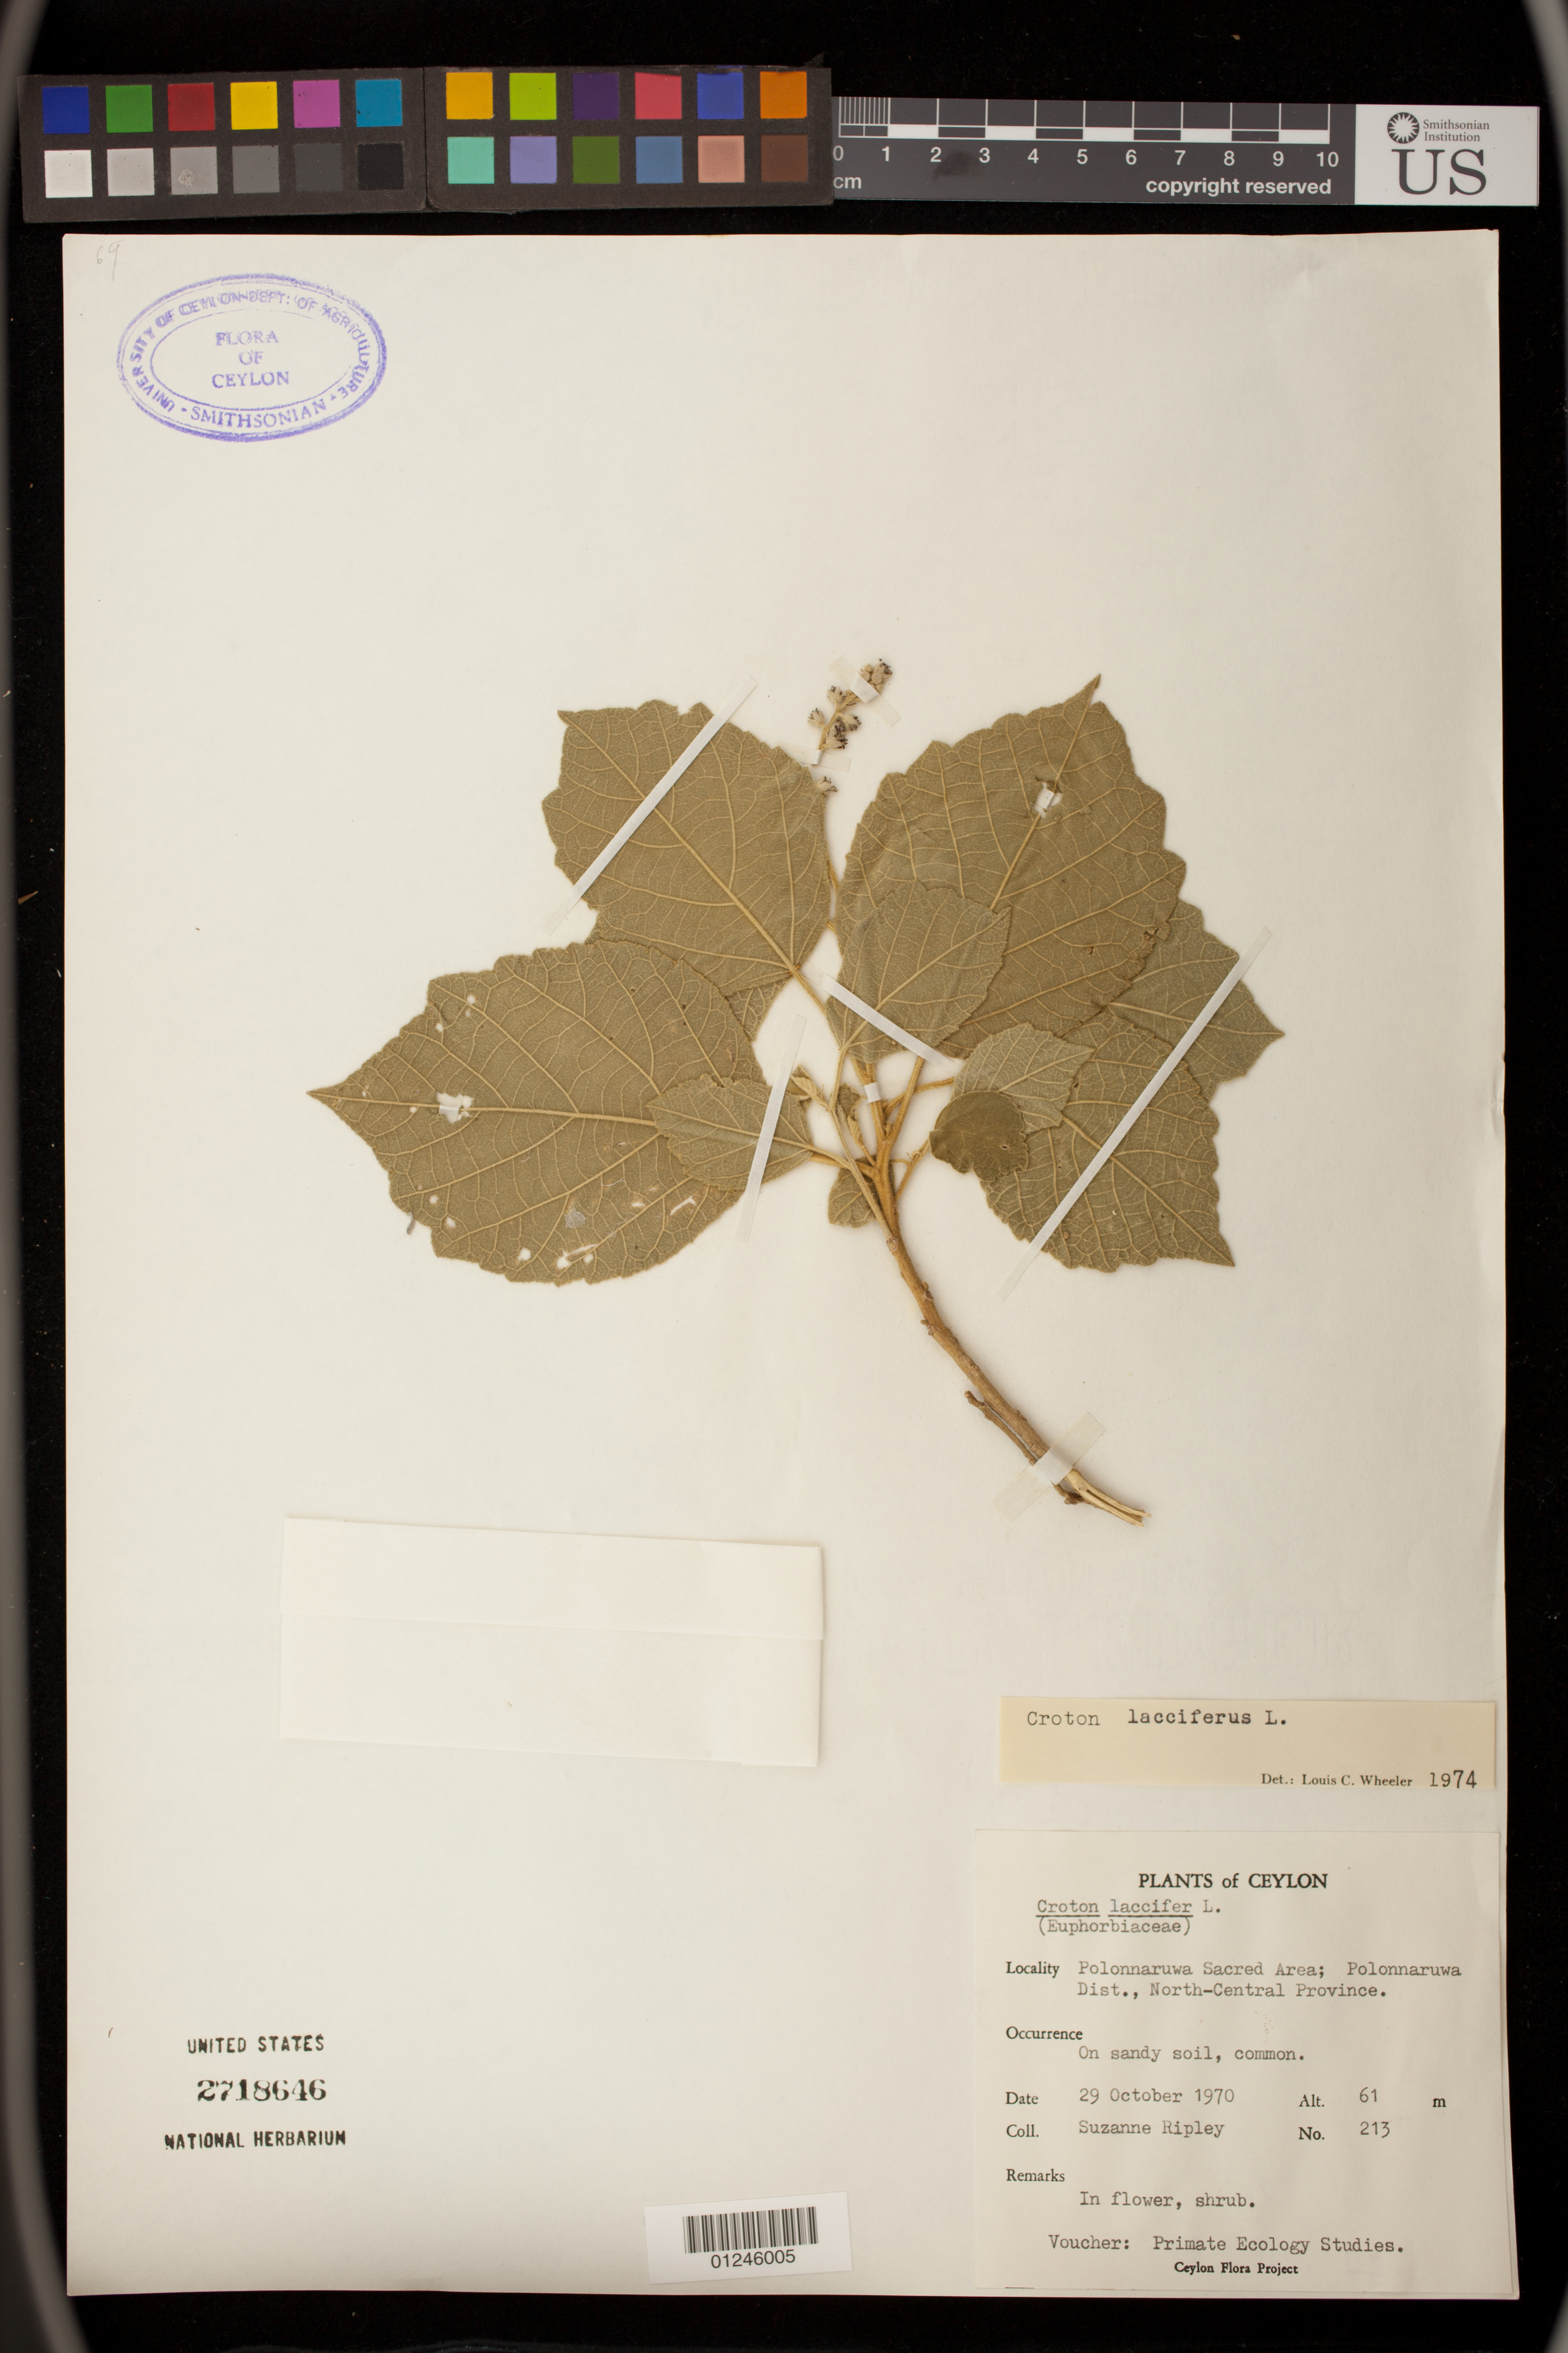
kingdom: Plantae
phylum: Tracheophyta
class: Magnoliopsida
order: Malpighiales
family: Euphorbiaceae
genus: Croton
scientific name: Croton lacciferus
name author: Blanco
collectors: S. Ripley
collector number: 213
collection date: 1970-10-29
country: Sri Lanka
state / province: North Central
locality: Polonnaruwa Sacred Area; Polonnaruwa Dist.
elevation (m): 61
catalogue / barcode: US 2718646